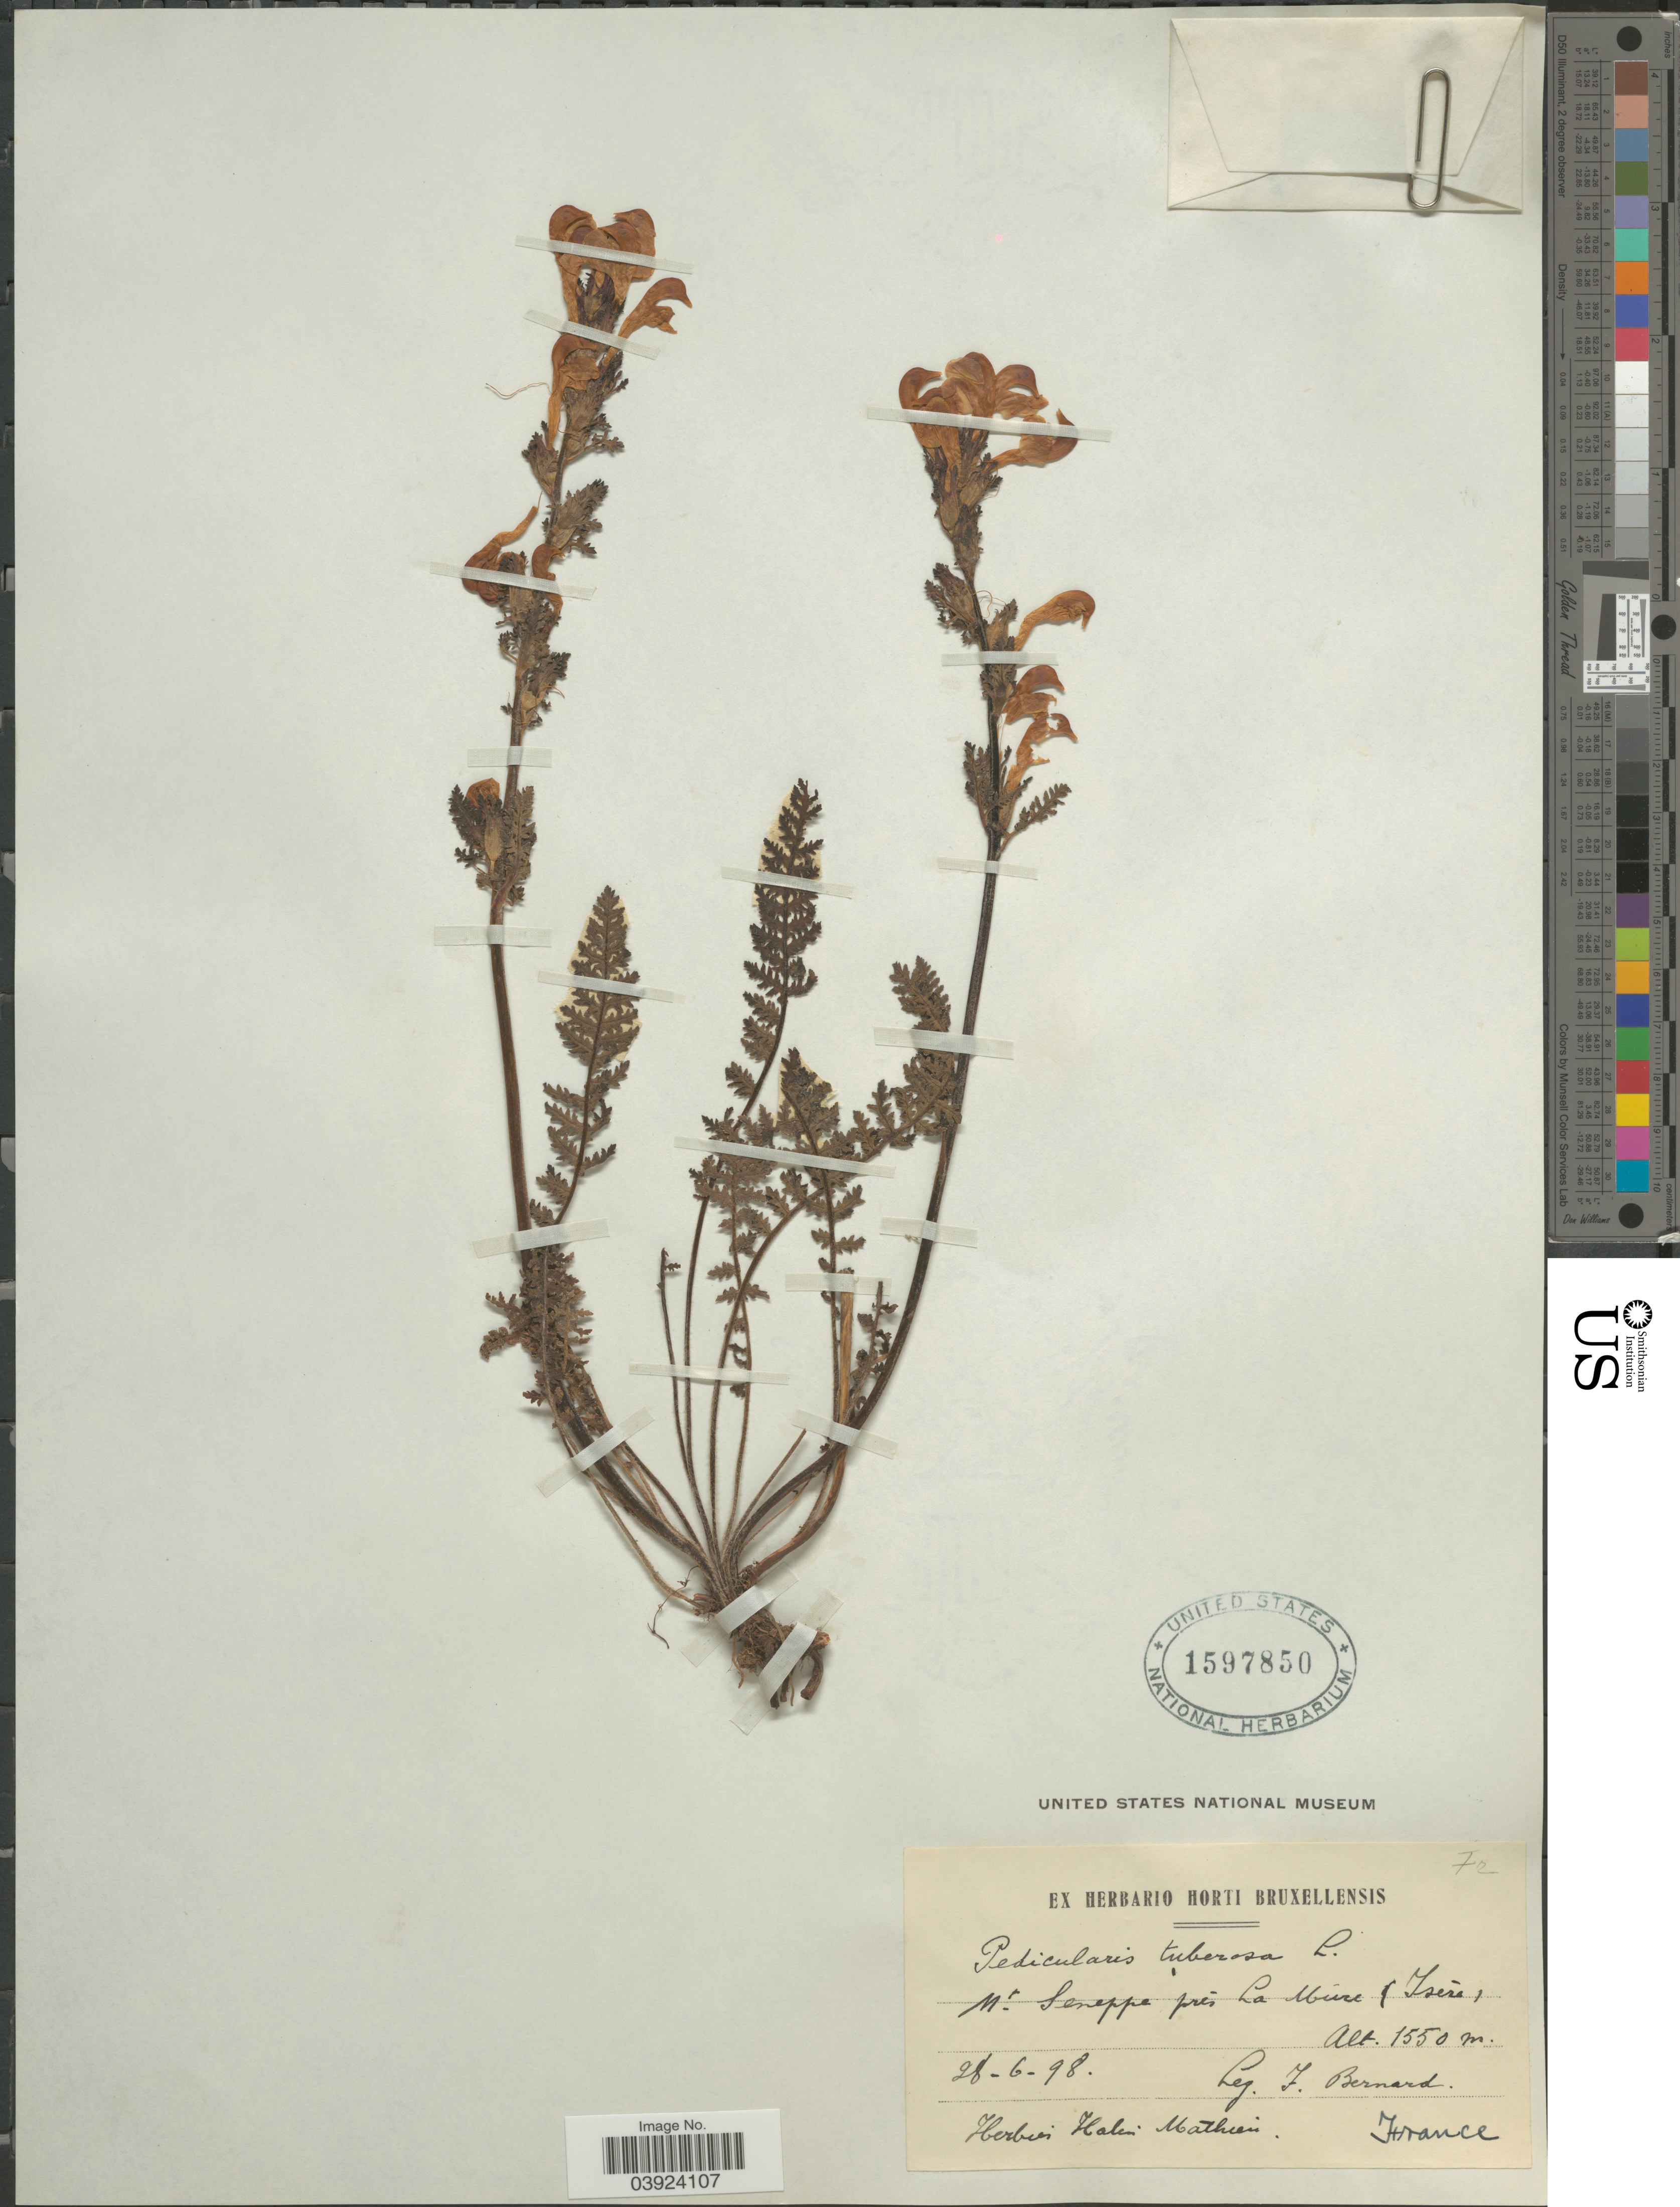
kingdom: Plantae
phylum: Tracheophyta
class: Magnoliopsida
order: Lamiales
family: Orobanchaceae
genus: Pedicularis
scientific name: Pedicularis tuberosa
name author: L.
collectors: F. Bernard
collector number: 72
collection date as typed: Transcribed d/m/y: 28/6/98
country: France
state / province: Auvergne-Rhône-Alpes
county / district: Isère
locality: Mt Seneppé prés La Múre (Iseré).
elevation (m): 1550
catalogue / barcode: US 1597850